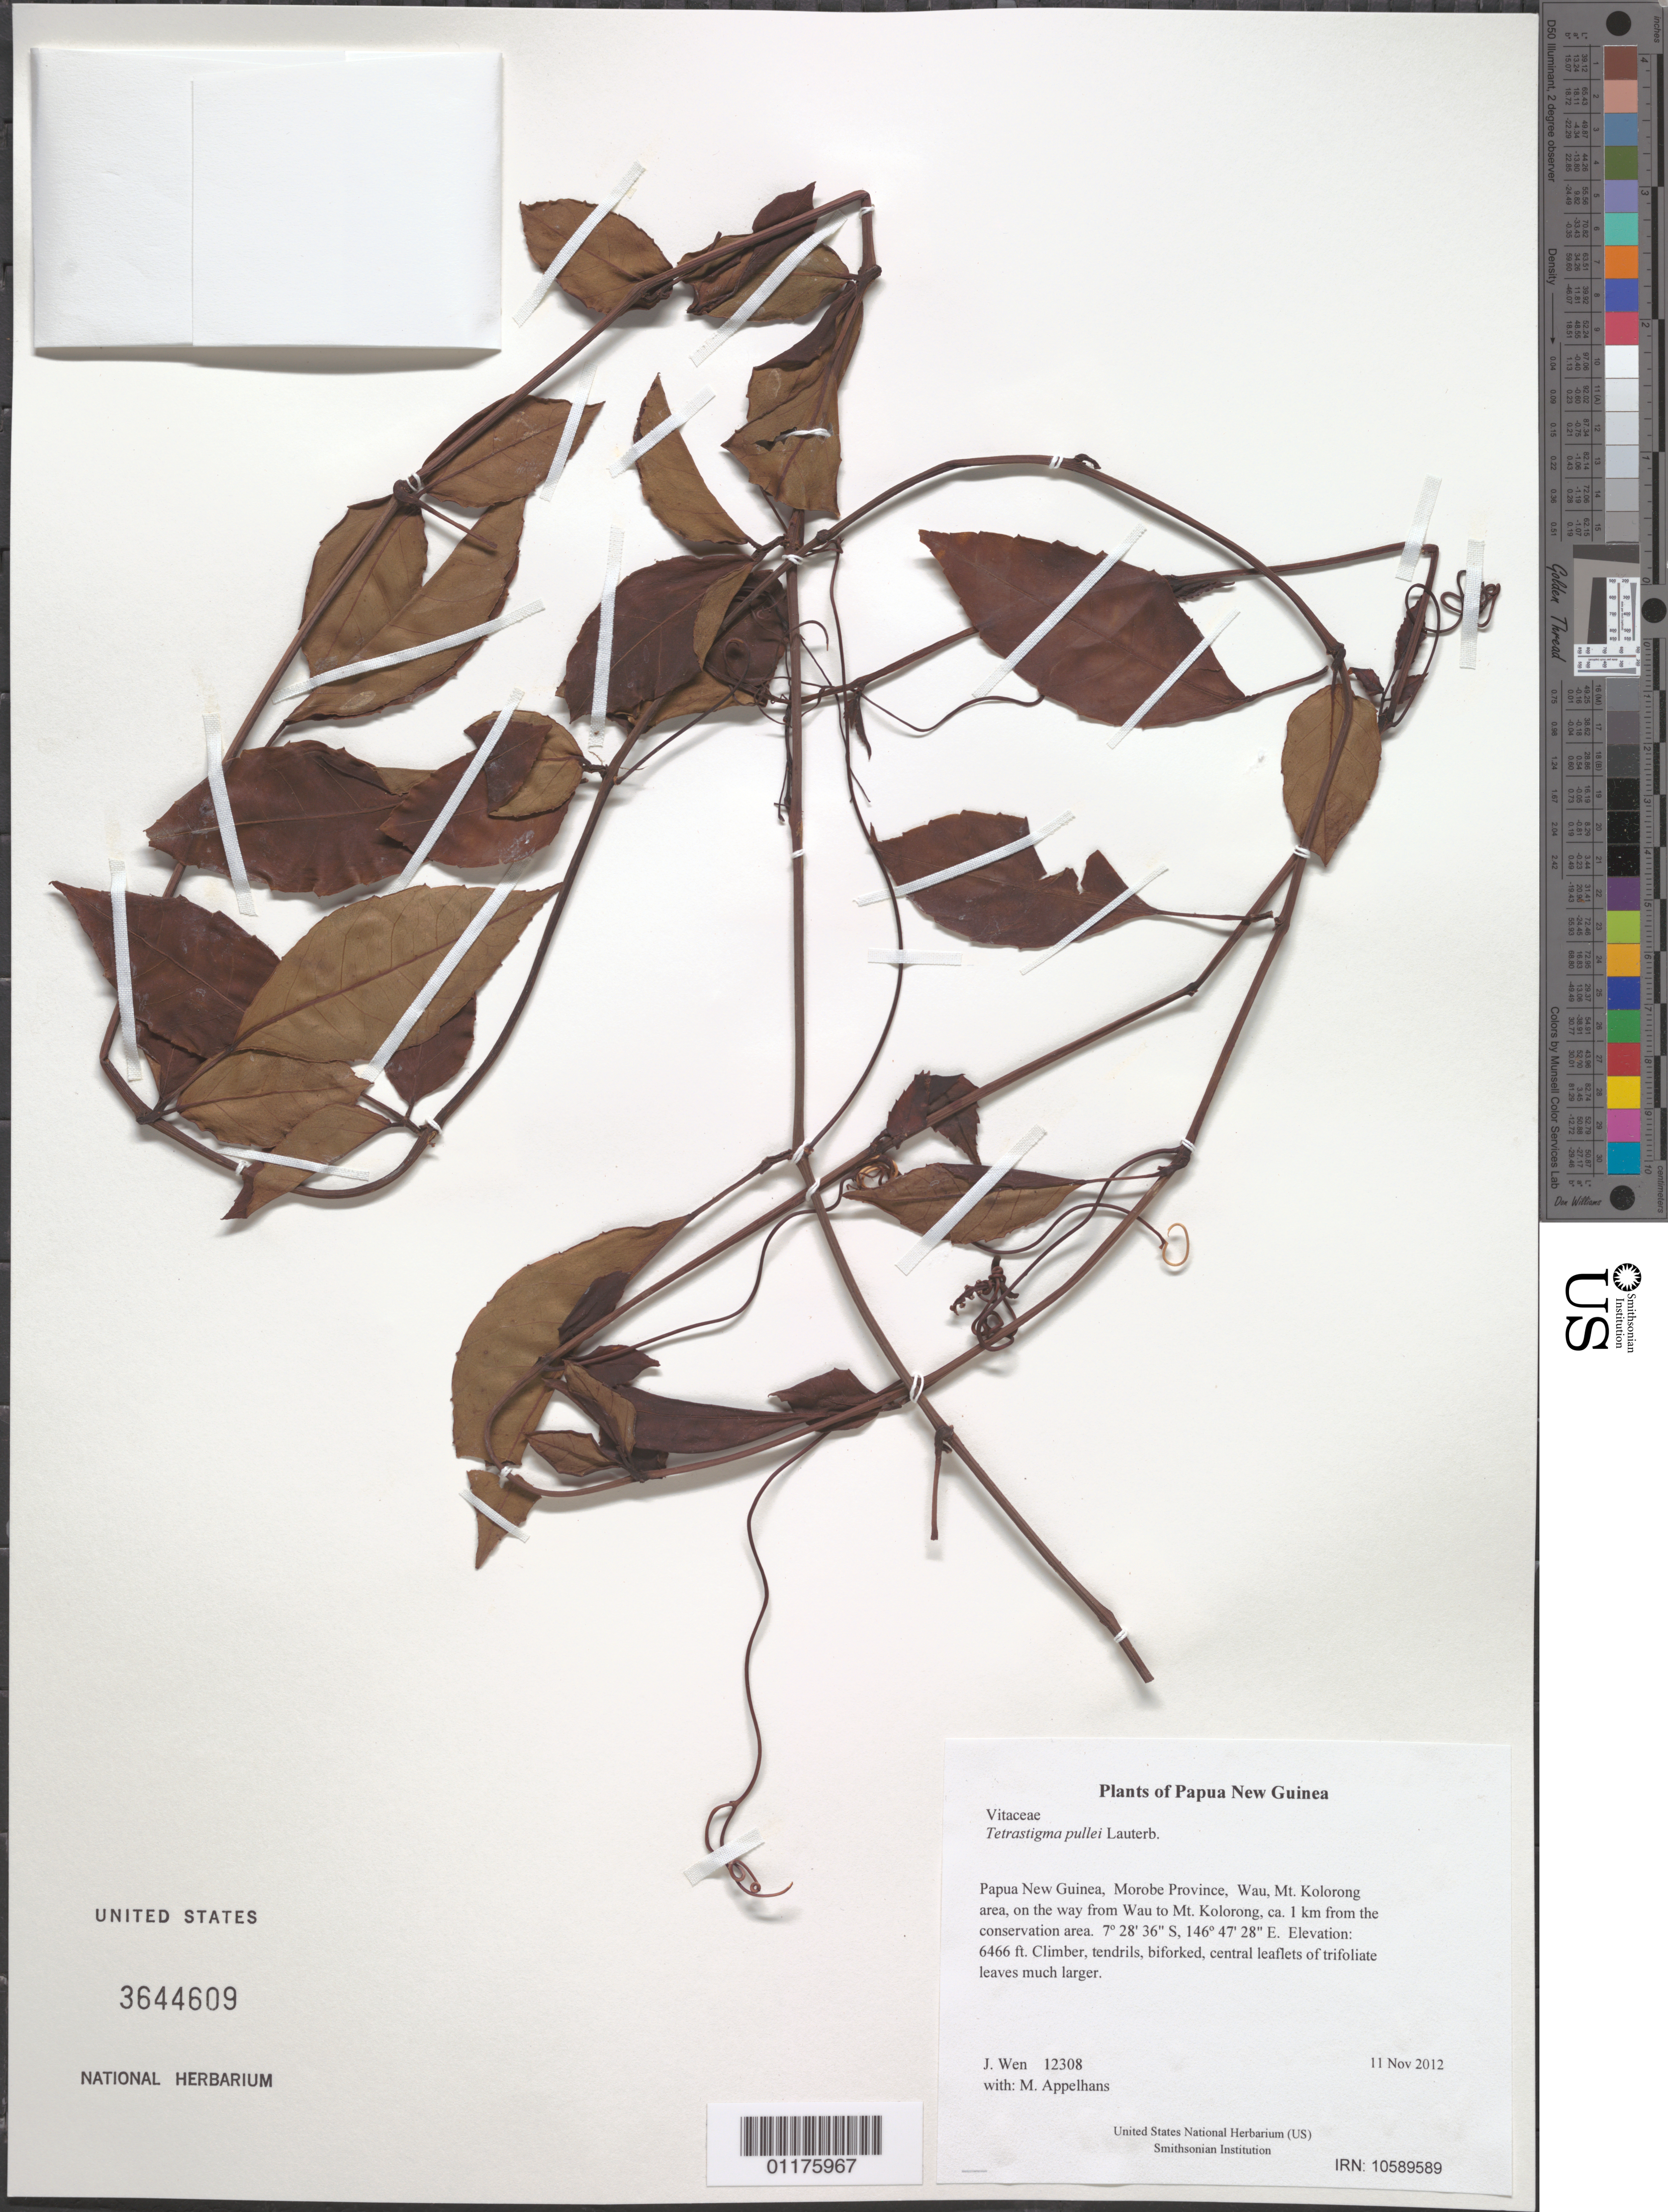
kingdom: Plantae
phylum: Tracheophyta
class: Magnoliopsida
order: Vitales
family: Vitaceae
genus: Tetrastigma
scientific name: Tetrastigma pullei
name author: Lauterb.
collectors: M. Appelhans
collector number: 12308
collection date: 2012-11-11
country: Papua New Guinea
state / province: Morobe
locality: Wau, Mt. Kolorong area, on the way from Wau to Mt. Kolorong, ca. 1 km from the conservation area.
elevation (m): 1971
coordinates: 07 28.600 S, 146 47.468 E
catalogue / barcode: US 3644609